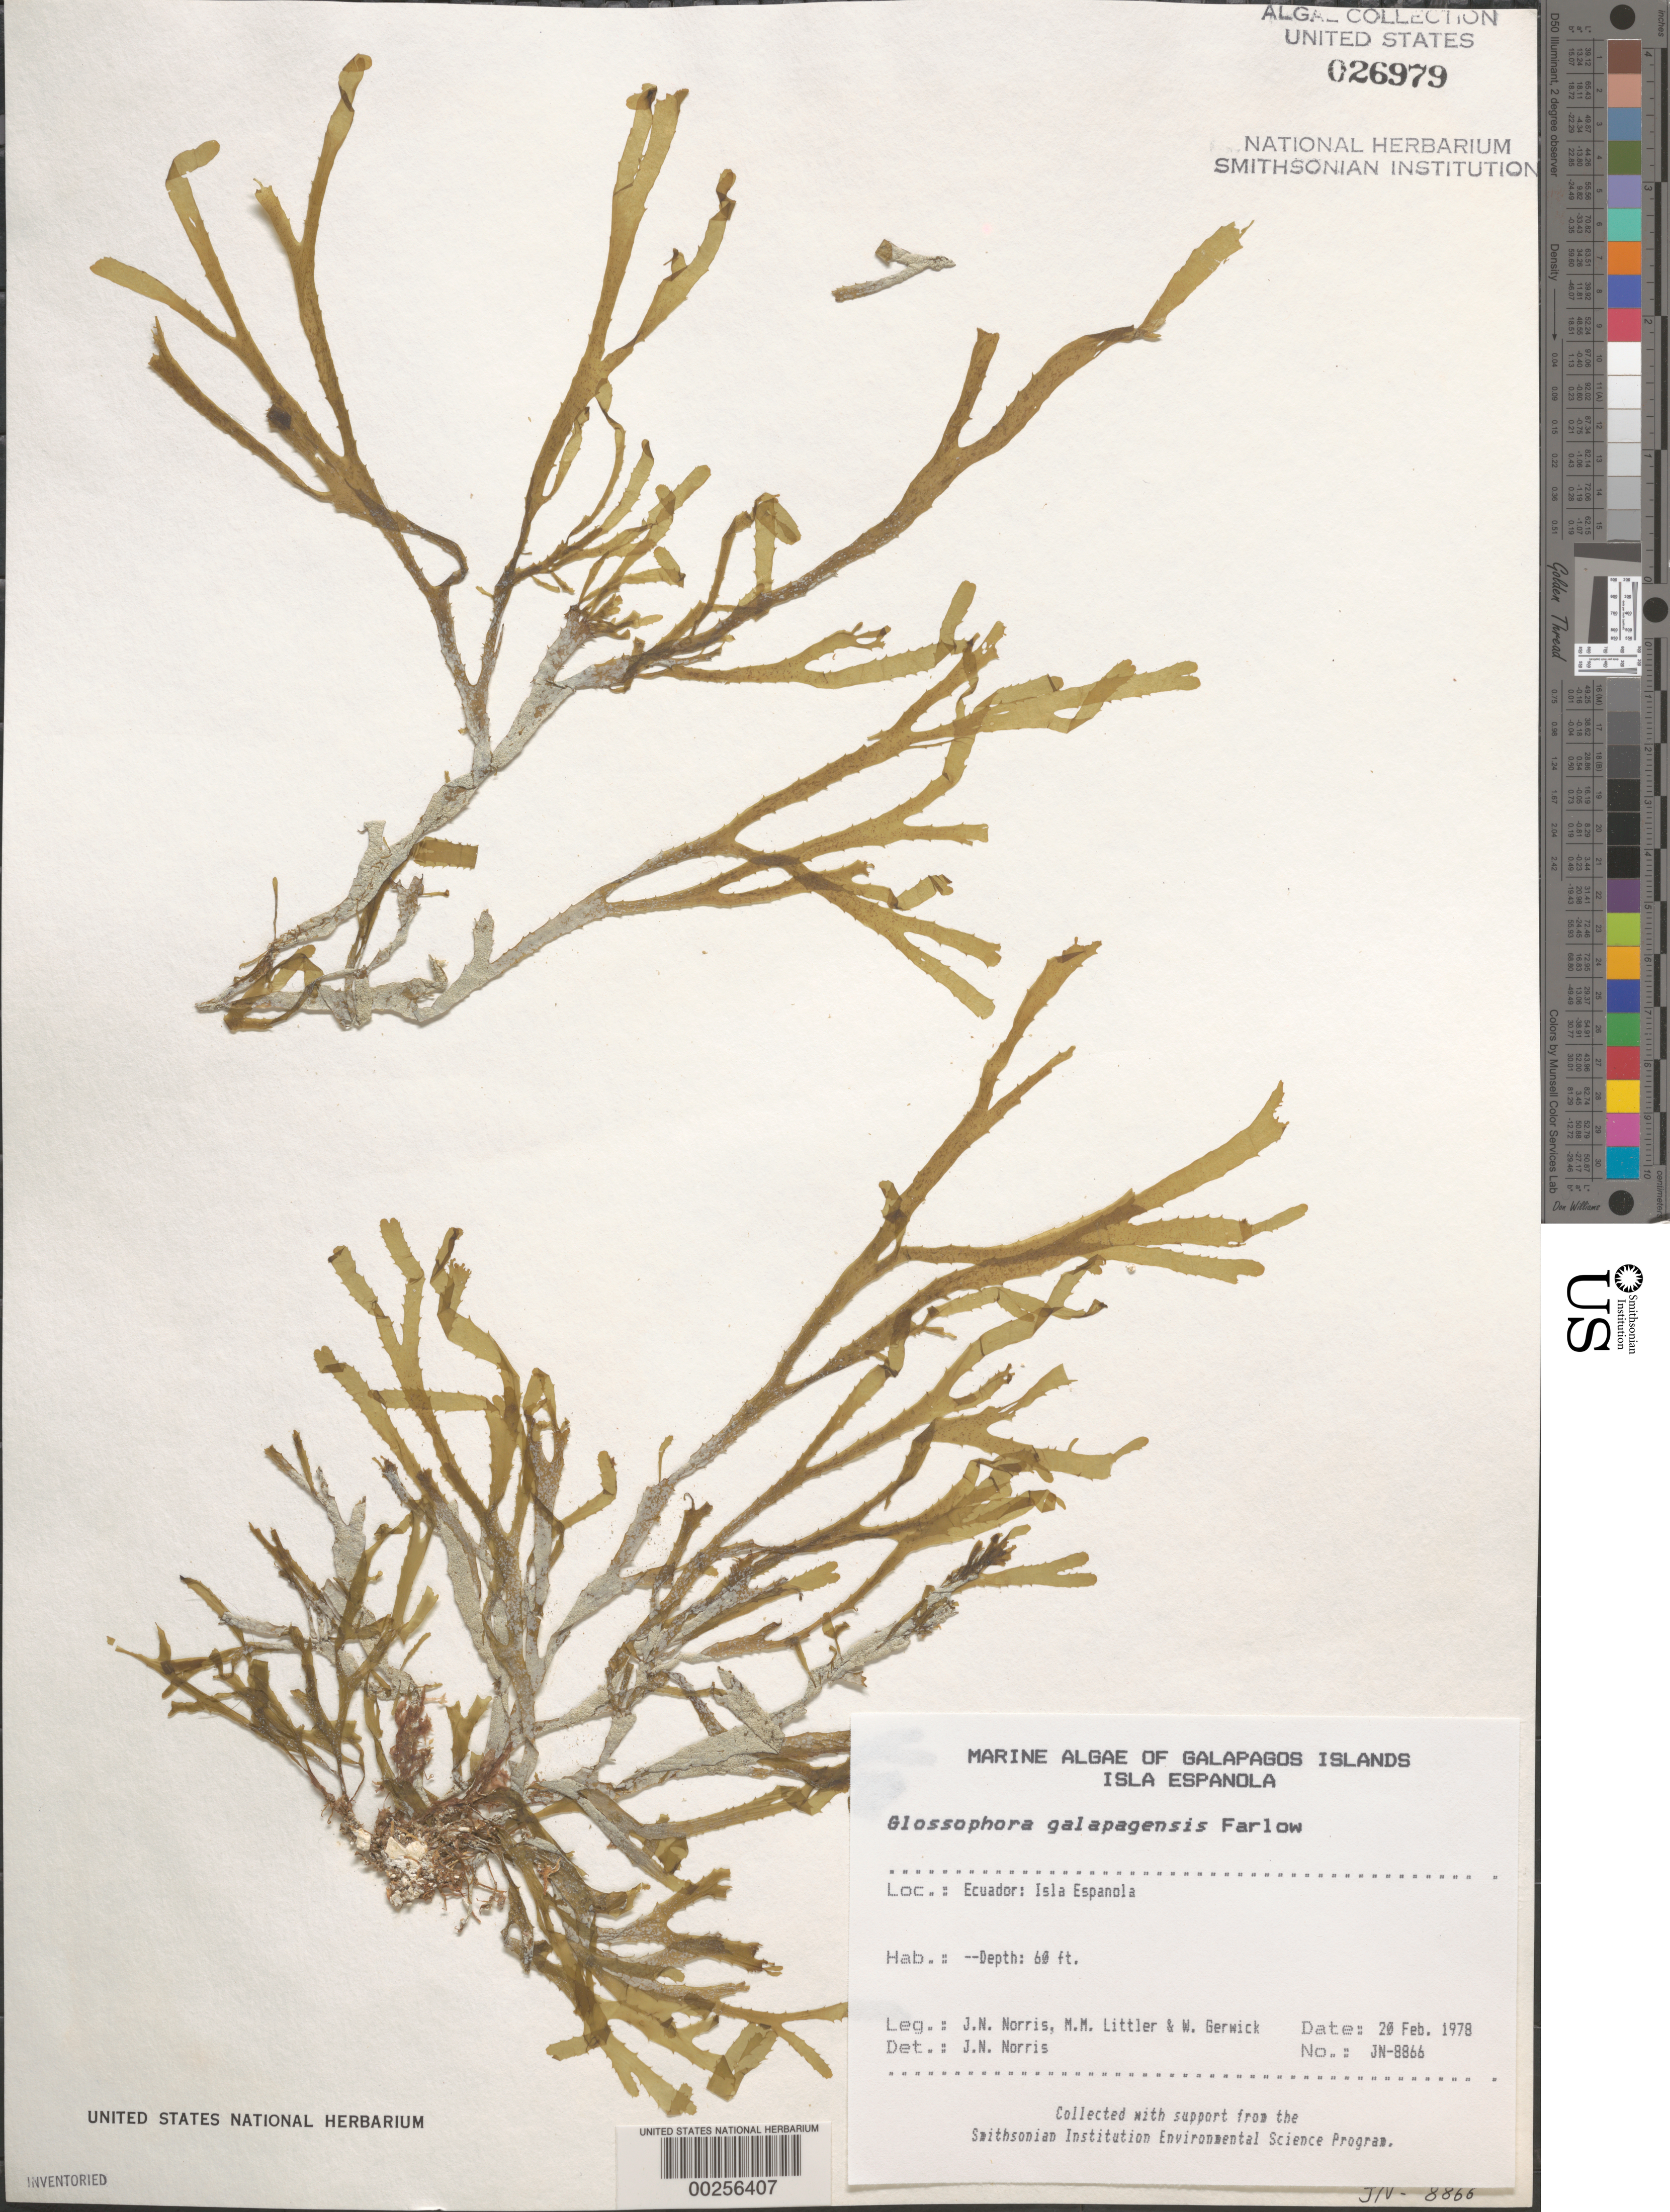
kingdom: Chromista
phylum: Ochrophyta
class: Phaeophyceae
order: Dictyotales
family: Dictyotaceae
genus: Dictyota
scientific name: Dictyota galapagensis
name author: (Farl.) De Clerck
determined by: Algae name updating Project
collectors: J. N. Norris, M. M. Littler & W. Gerwick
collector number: JN-8866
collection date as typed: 20 Feb 1978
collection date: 1978-02-20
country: Ecuador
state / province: Colón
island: Española [Hood]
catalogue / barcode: US 26979